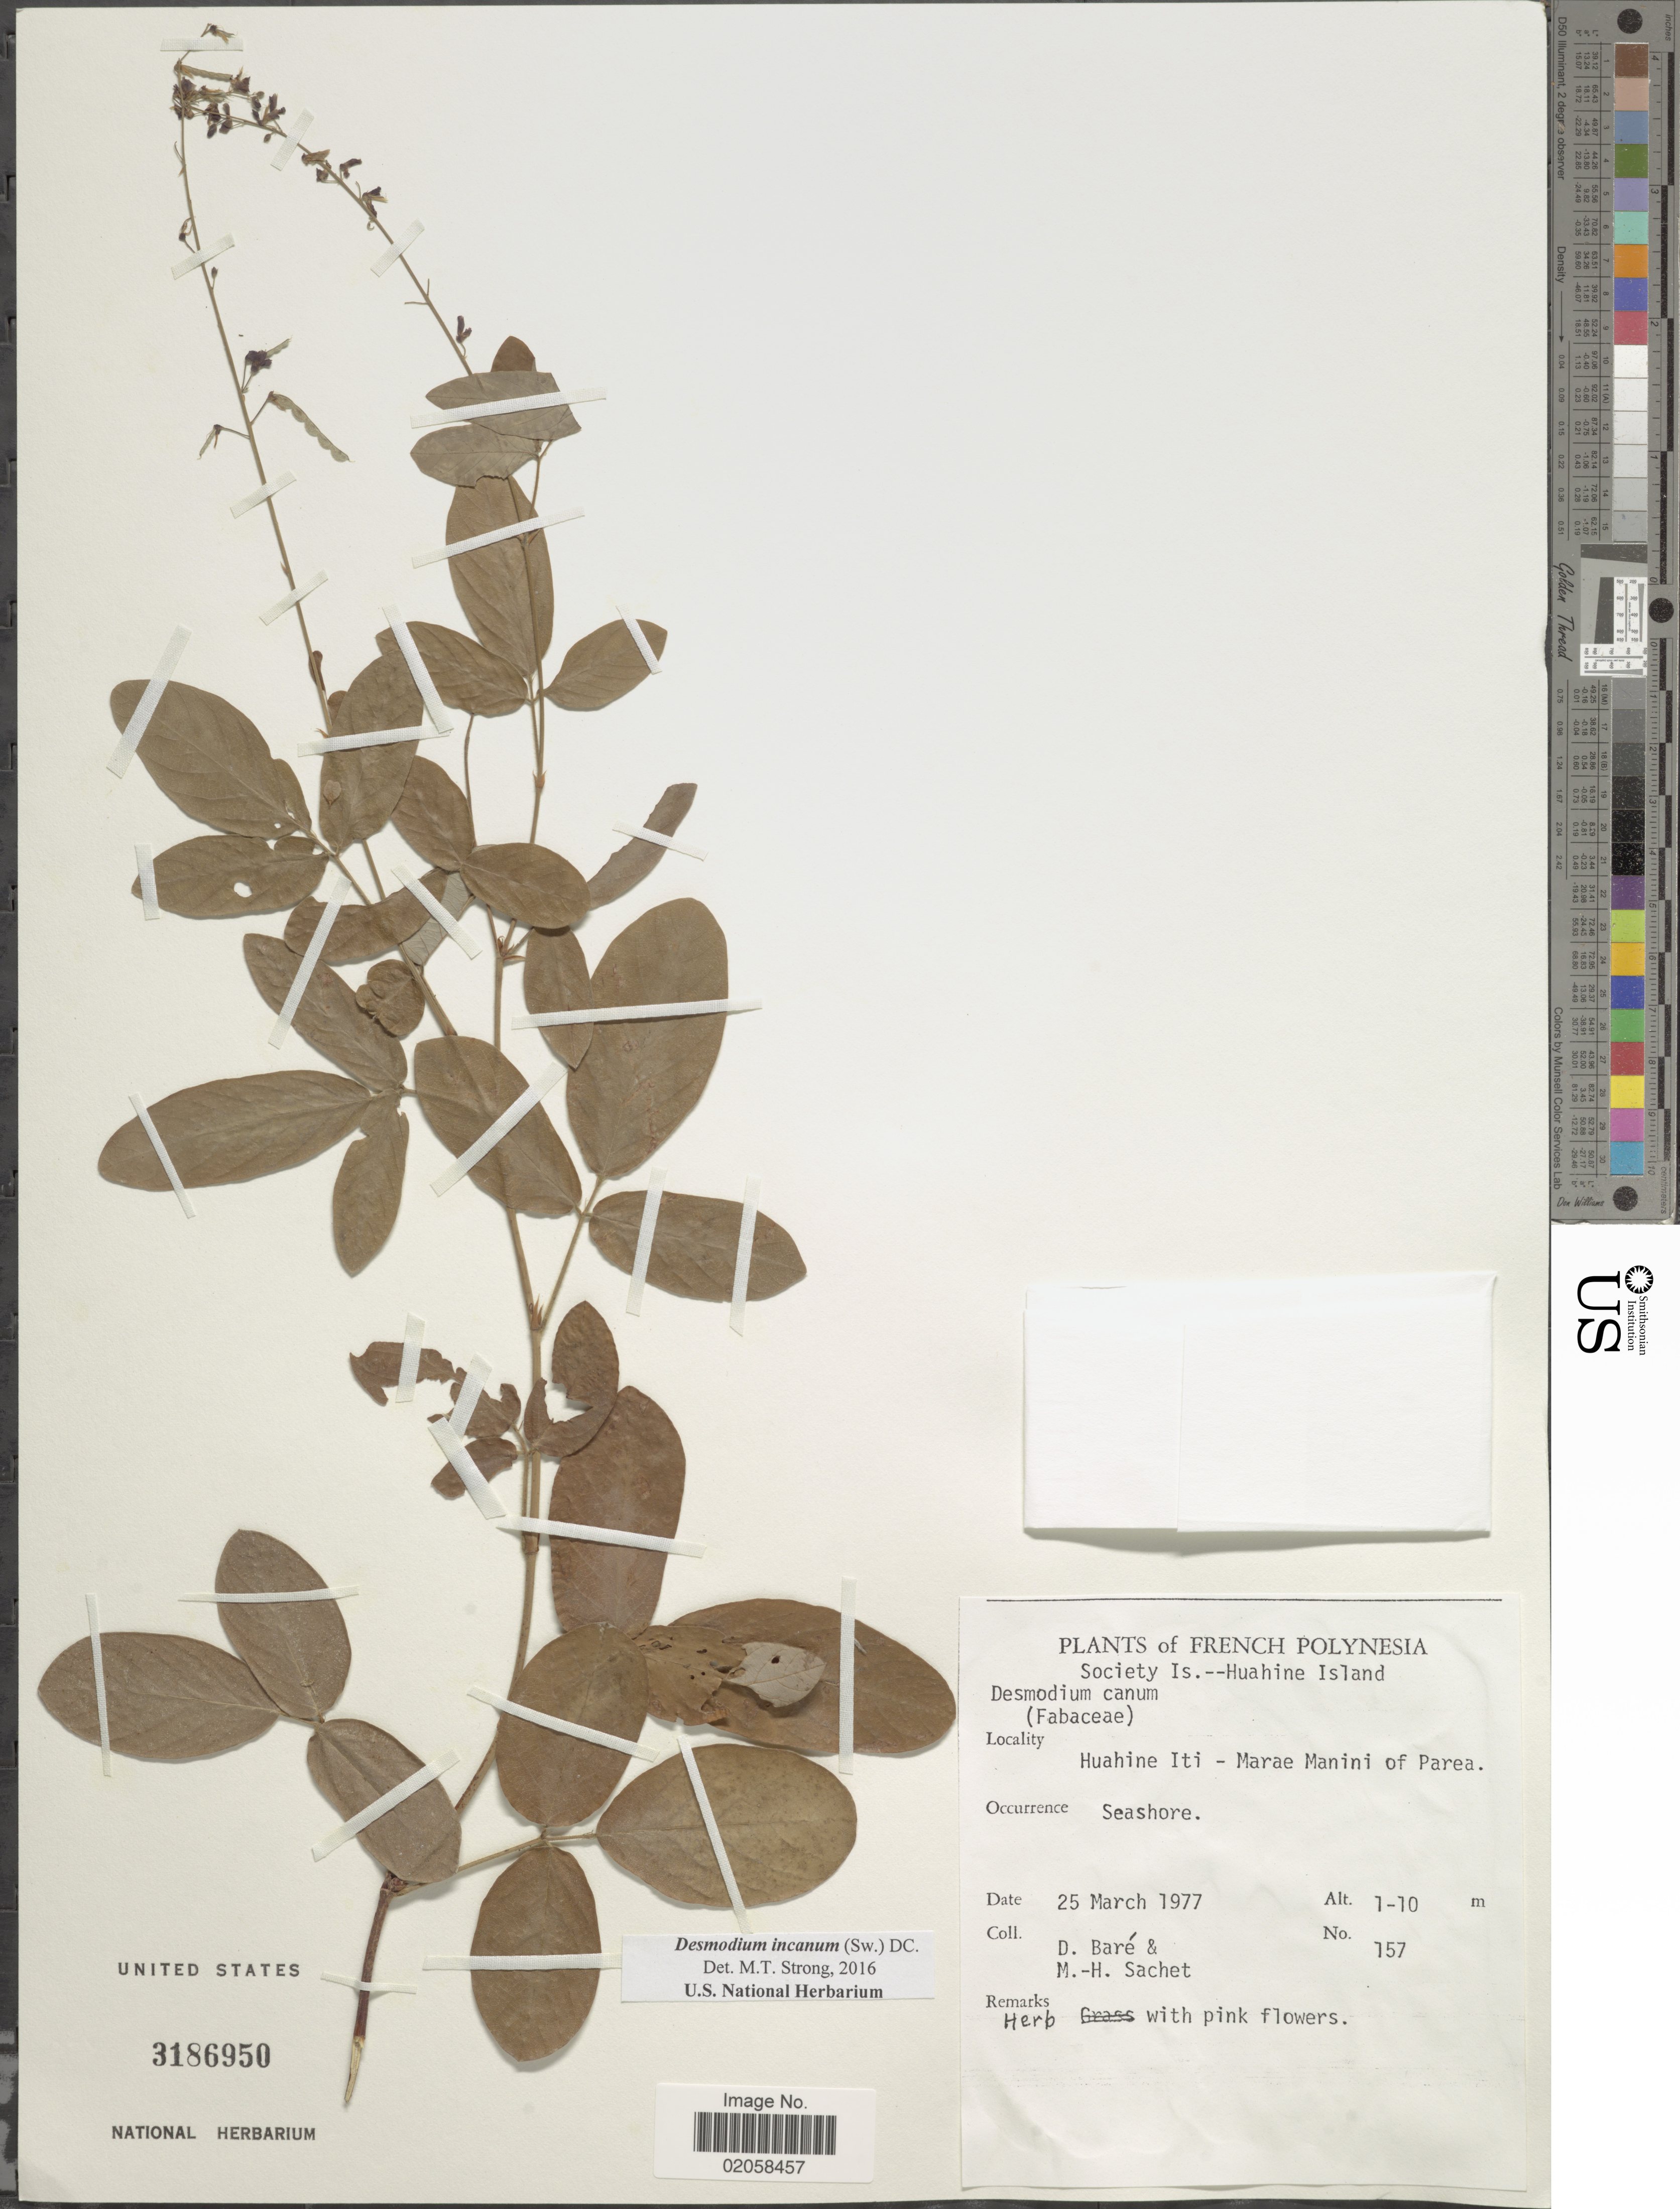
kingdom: Plantae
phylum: Tracheophyta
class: Magnoliopsida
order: Fabales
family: Fabaceae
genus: Desmodium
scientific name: Desmodium incanum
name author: (Sw.) DC.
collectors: D. Baré & M.-H. Sachet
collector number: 157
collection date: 1977-03-25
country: French Polynesia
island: Huahine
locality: Society Is.--Huahine Island, Huahini Iti-Marae Manini of Parea, seashore.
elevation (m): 1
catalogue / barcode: US 3186950